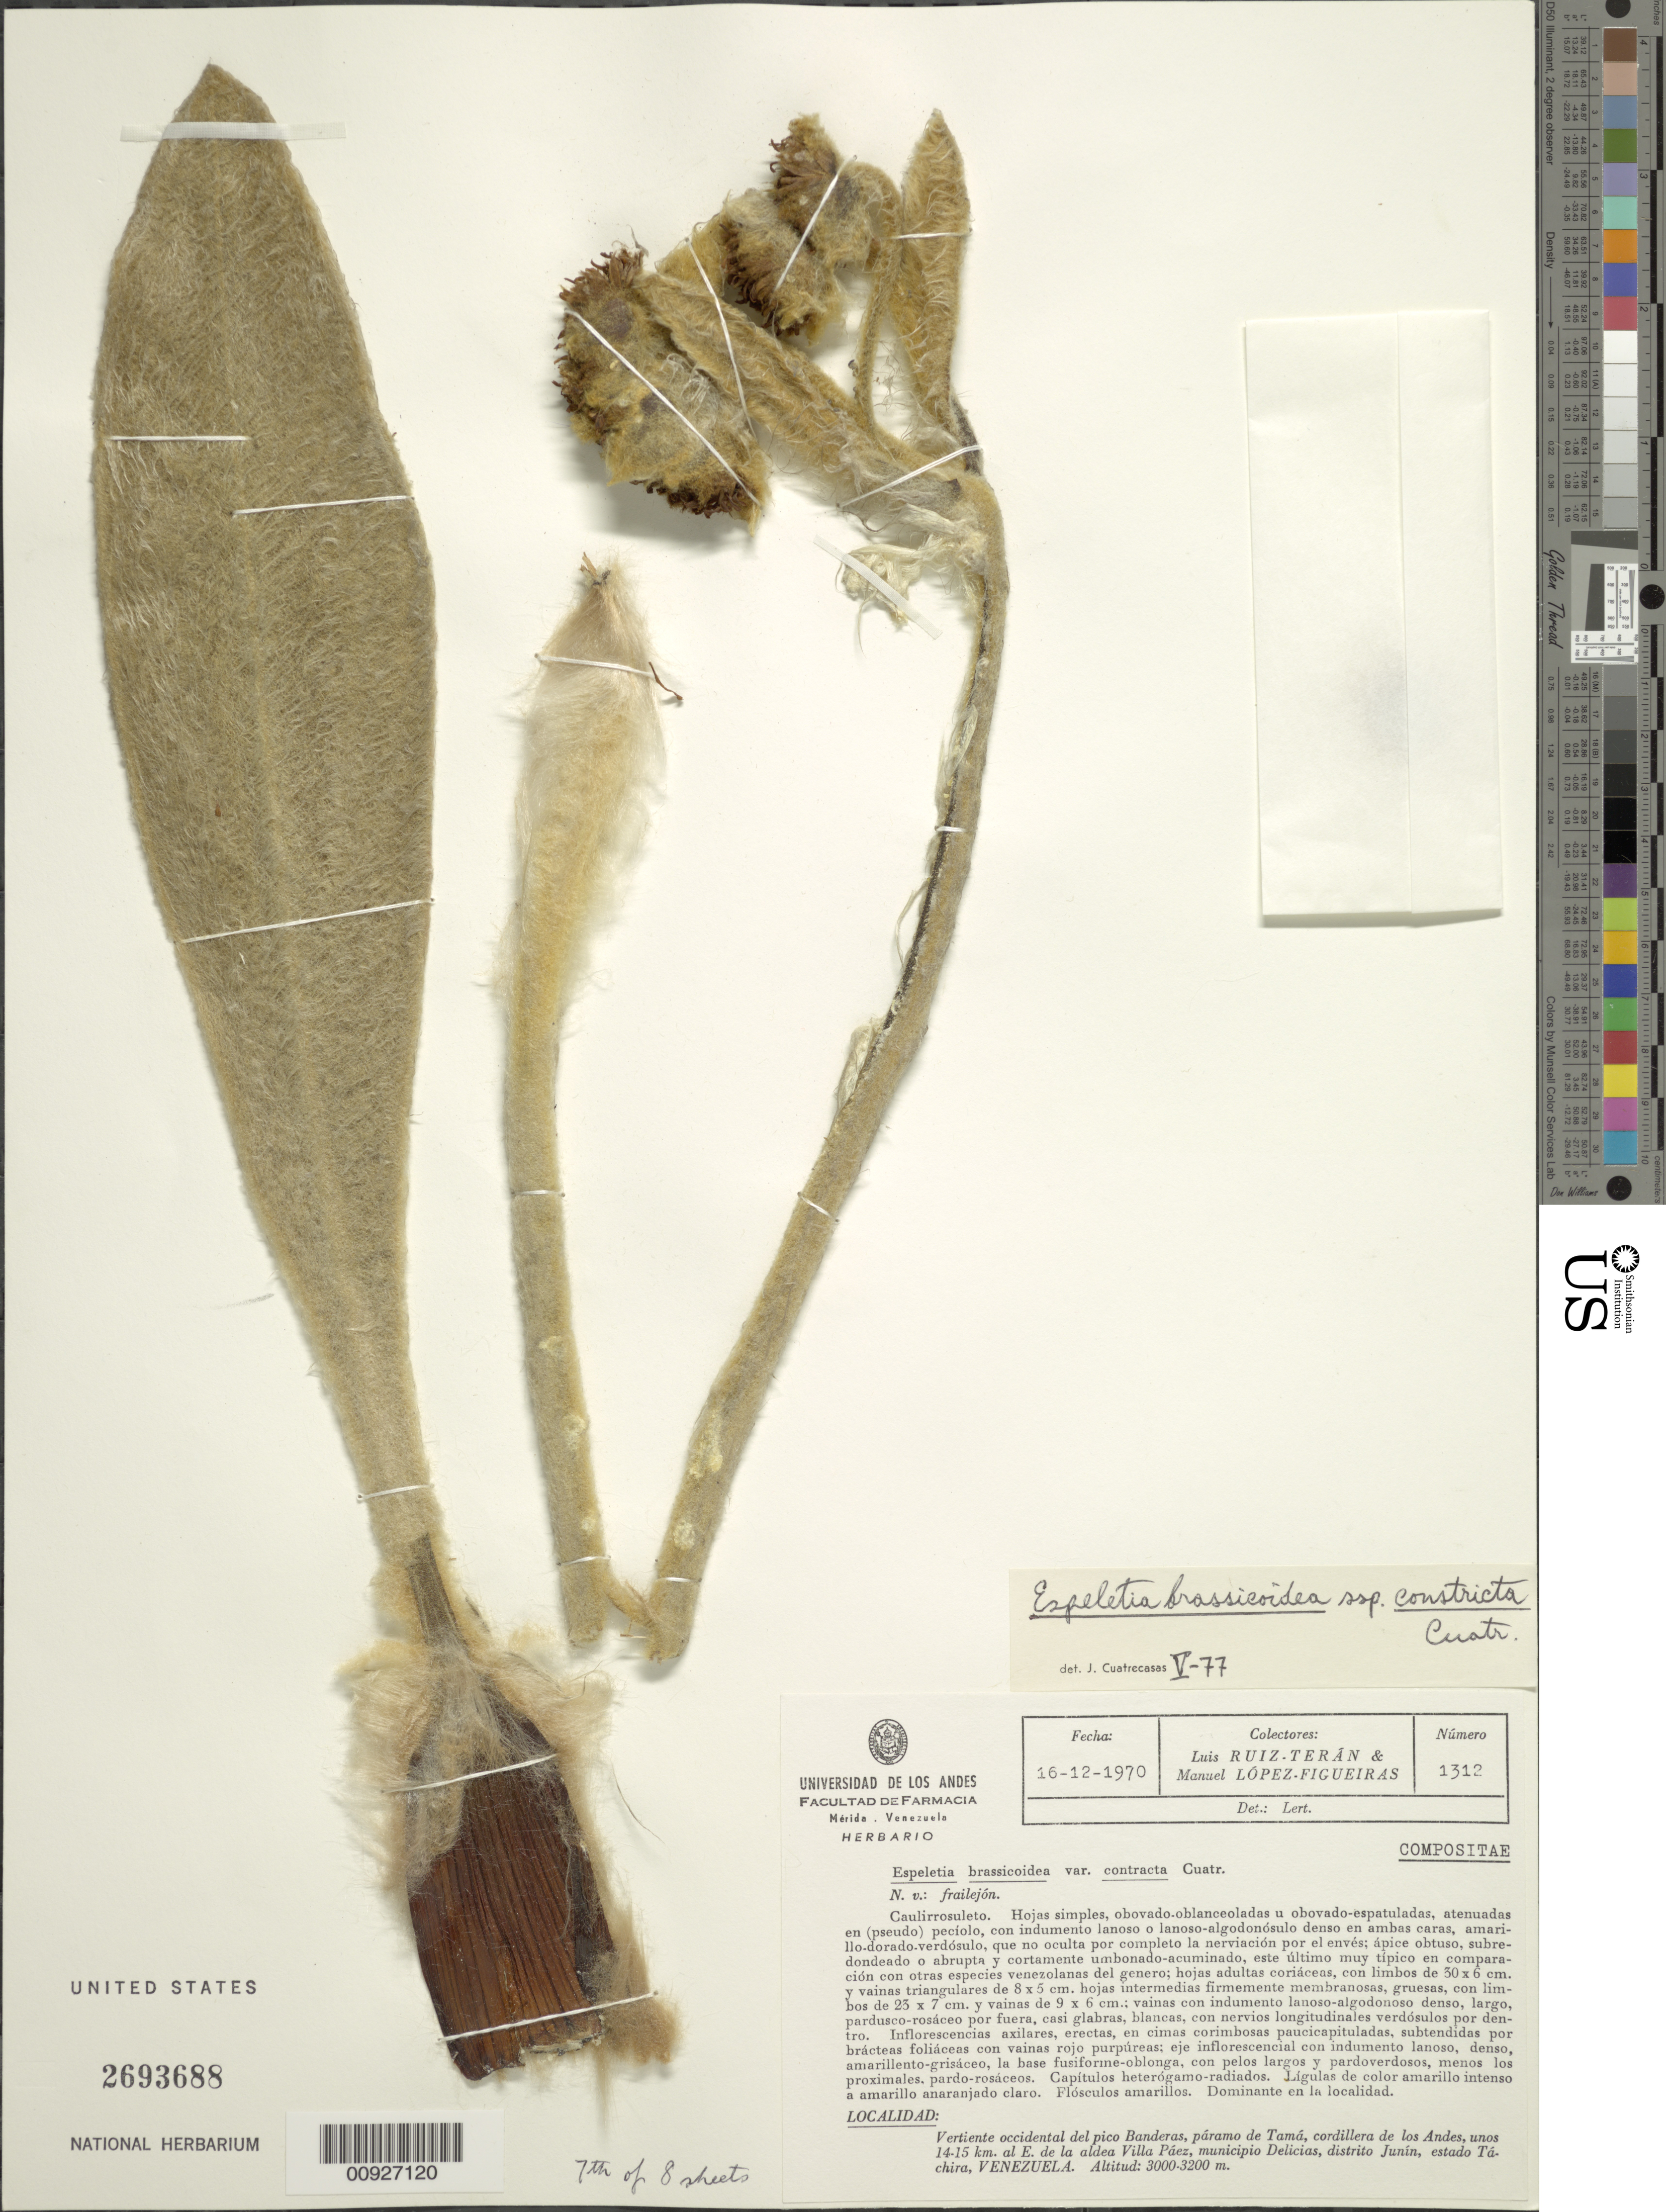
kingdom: Plantae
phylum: Tracheophyta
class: Magnoliopsida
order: Asterales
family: Asteraceae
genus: Espeletia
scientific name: Espeletia brassicoidea f. constricta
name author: Cuatrec.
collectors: L. E. Ruíz-Terán & M. López Figueiras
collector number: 1312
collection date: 1970-12-16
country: Venezuela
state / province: Táchira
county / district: Junín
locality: P. de Tamá. Vertiente occidental del pico Banderas, páramo de Tamá, cordillera de los Andes, unos 14-15 km. al E de la Aldea Villa Páez, municipio Delicias.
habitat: Dominante en la localidad.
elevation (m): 3000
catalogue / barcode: US 2693688